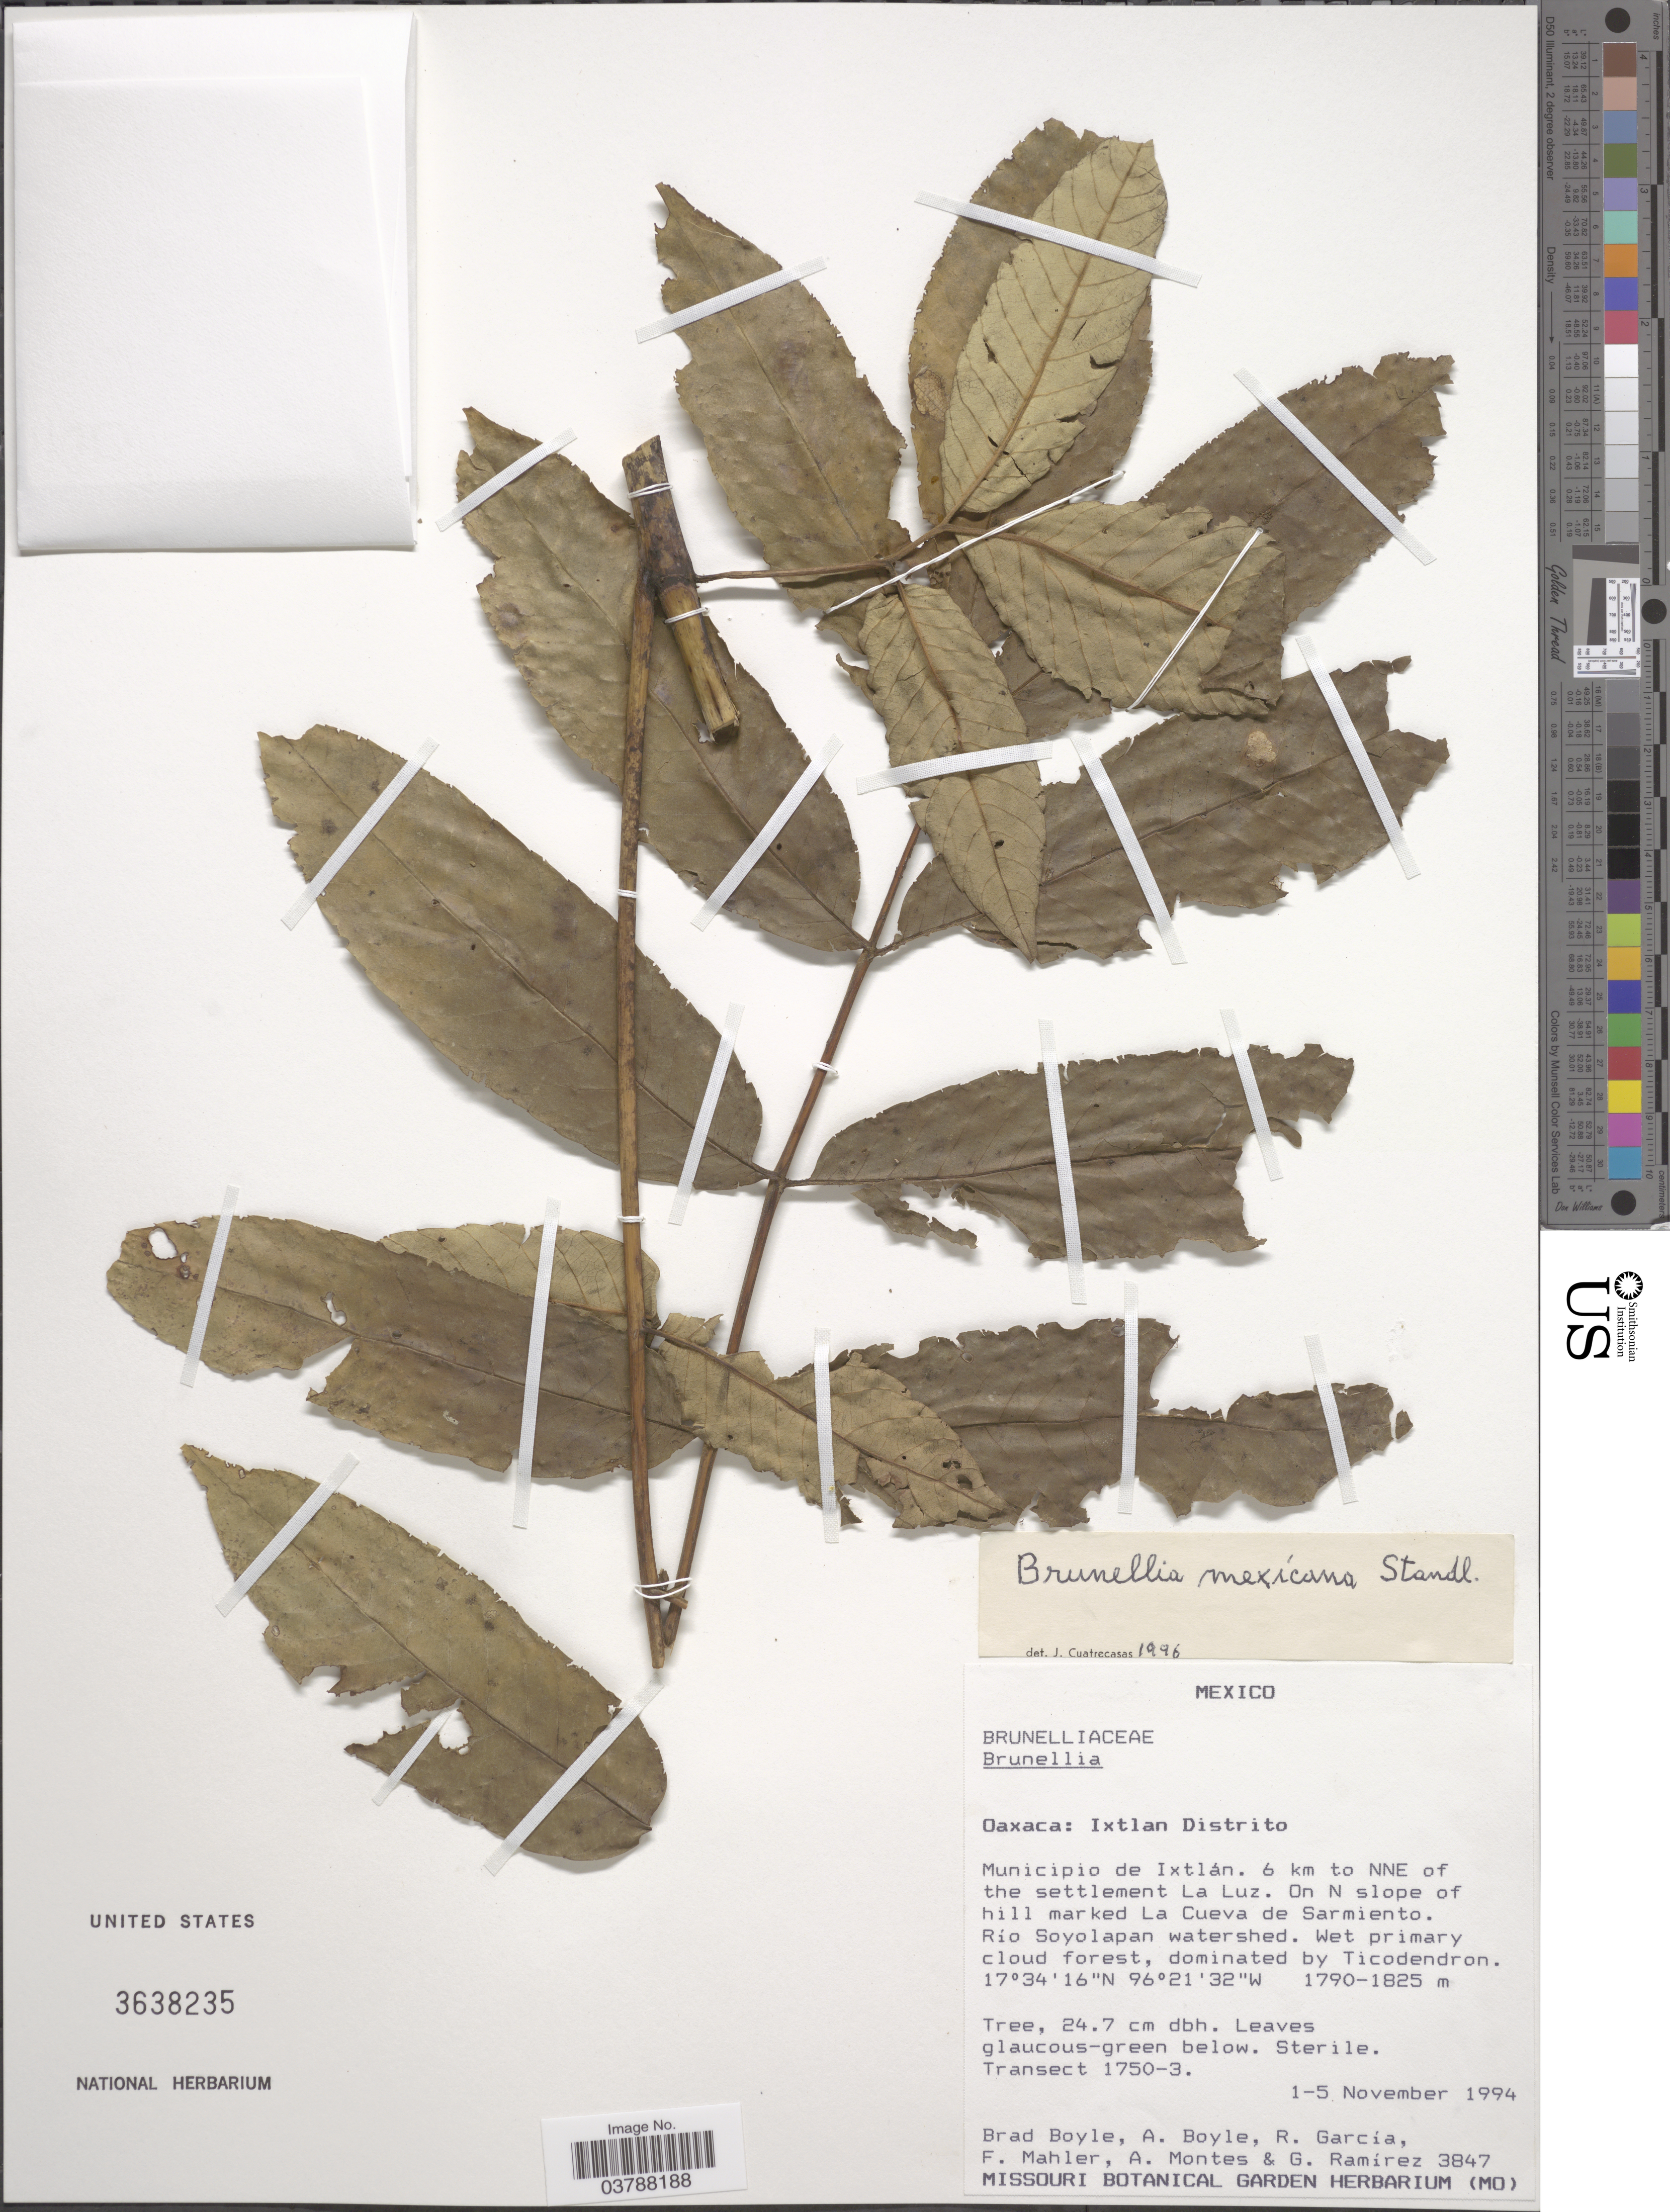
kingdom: Plantae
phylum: Tracheophyta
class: Magnoliopsida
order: Oxalidales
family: Brunelliaceae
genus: Brunellia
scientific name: Brunellia mexicana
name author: Standl.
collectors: B. Boyle, A. Boyle, R. García, Mahler, F. & et al.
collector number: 3847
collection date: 1994-11-01/1994-11-05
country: Mexico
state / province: Oaxaca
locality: Ixtlan Distrito. Municipio de Ixtlán. 6 km to NNE of the settlement La Luz. On N slope of hill marked La Cueva de Sarmiento. Río Soyolapan watershed.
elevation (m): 1790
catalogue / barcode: US 3638235